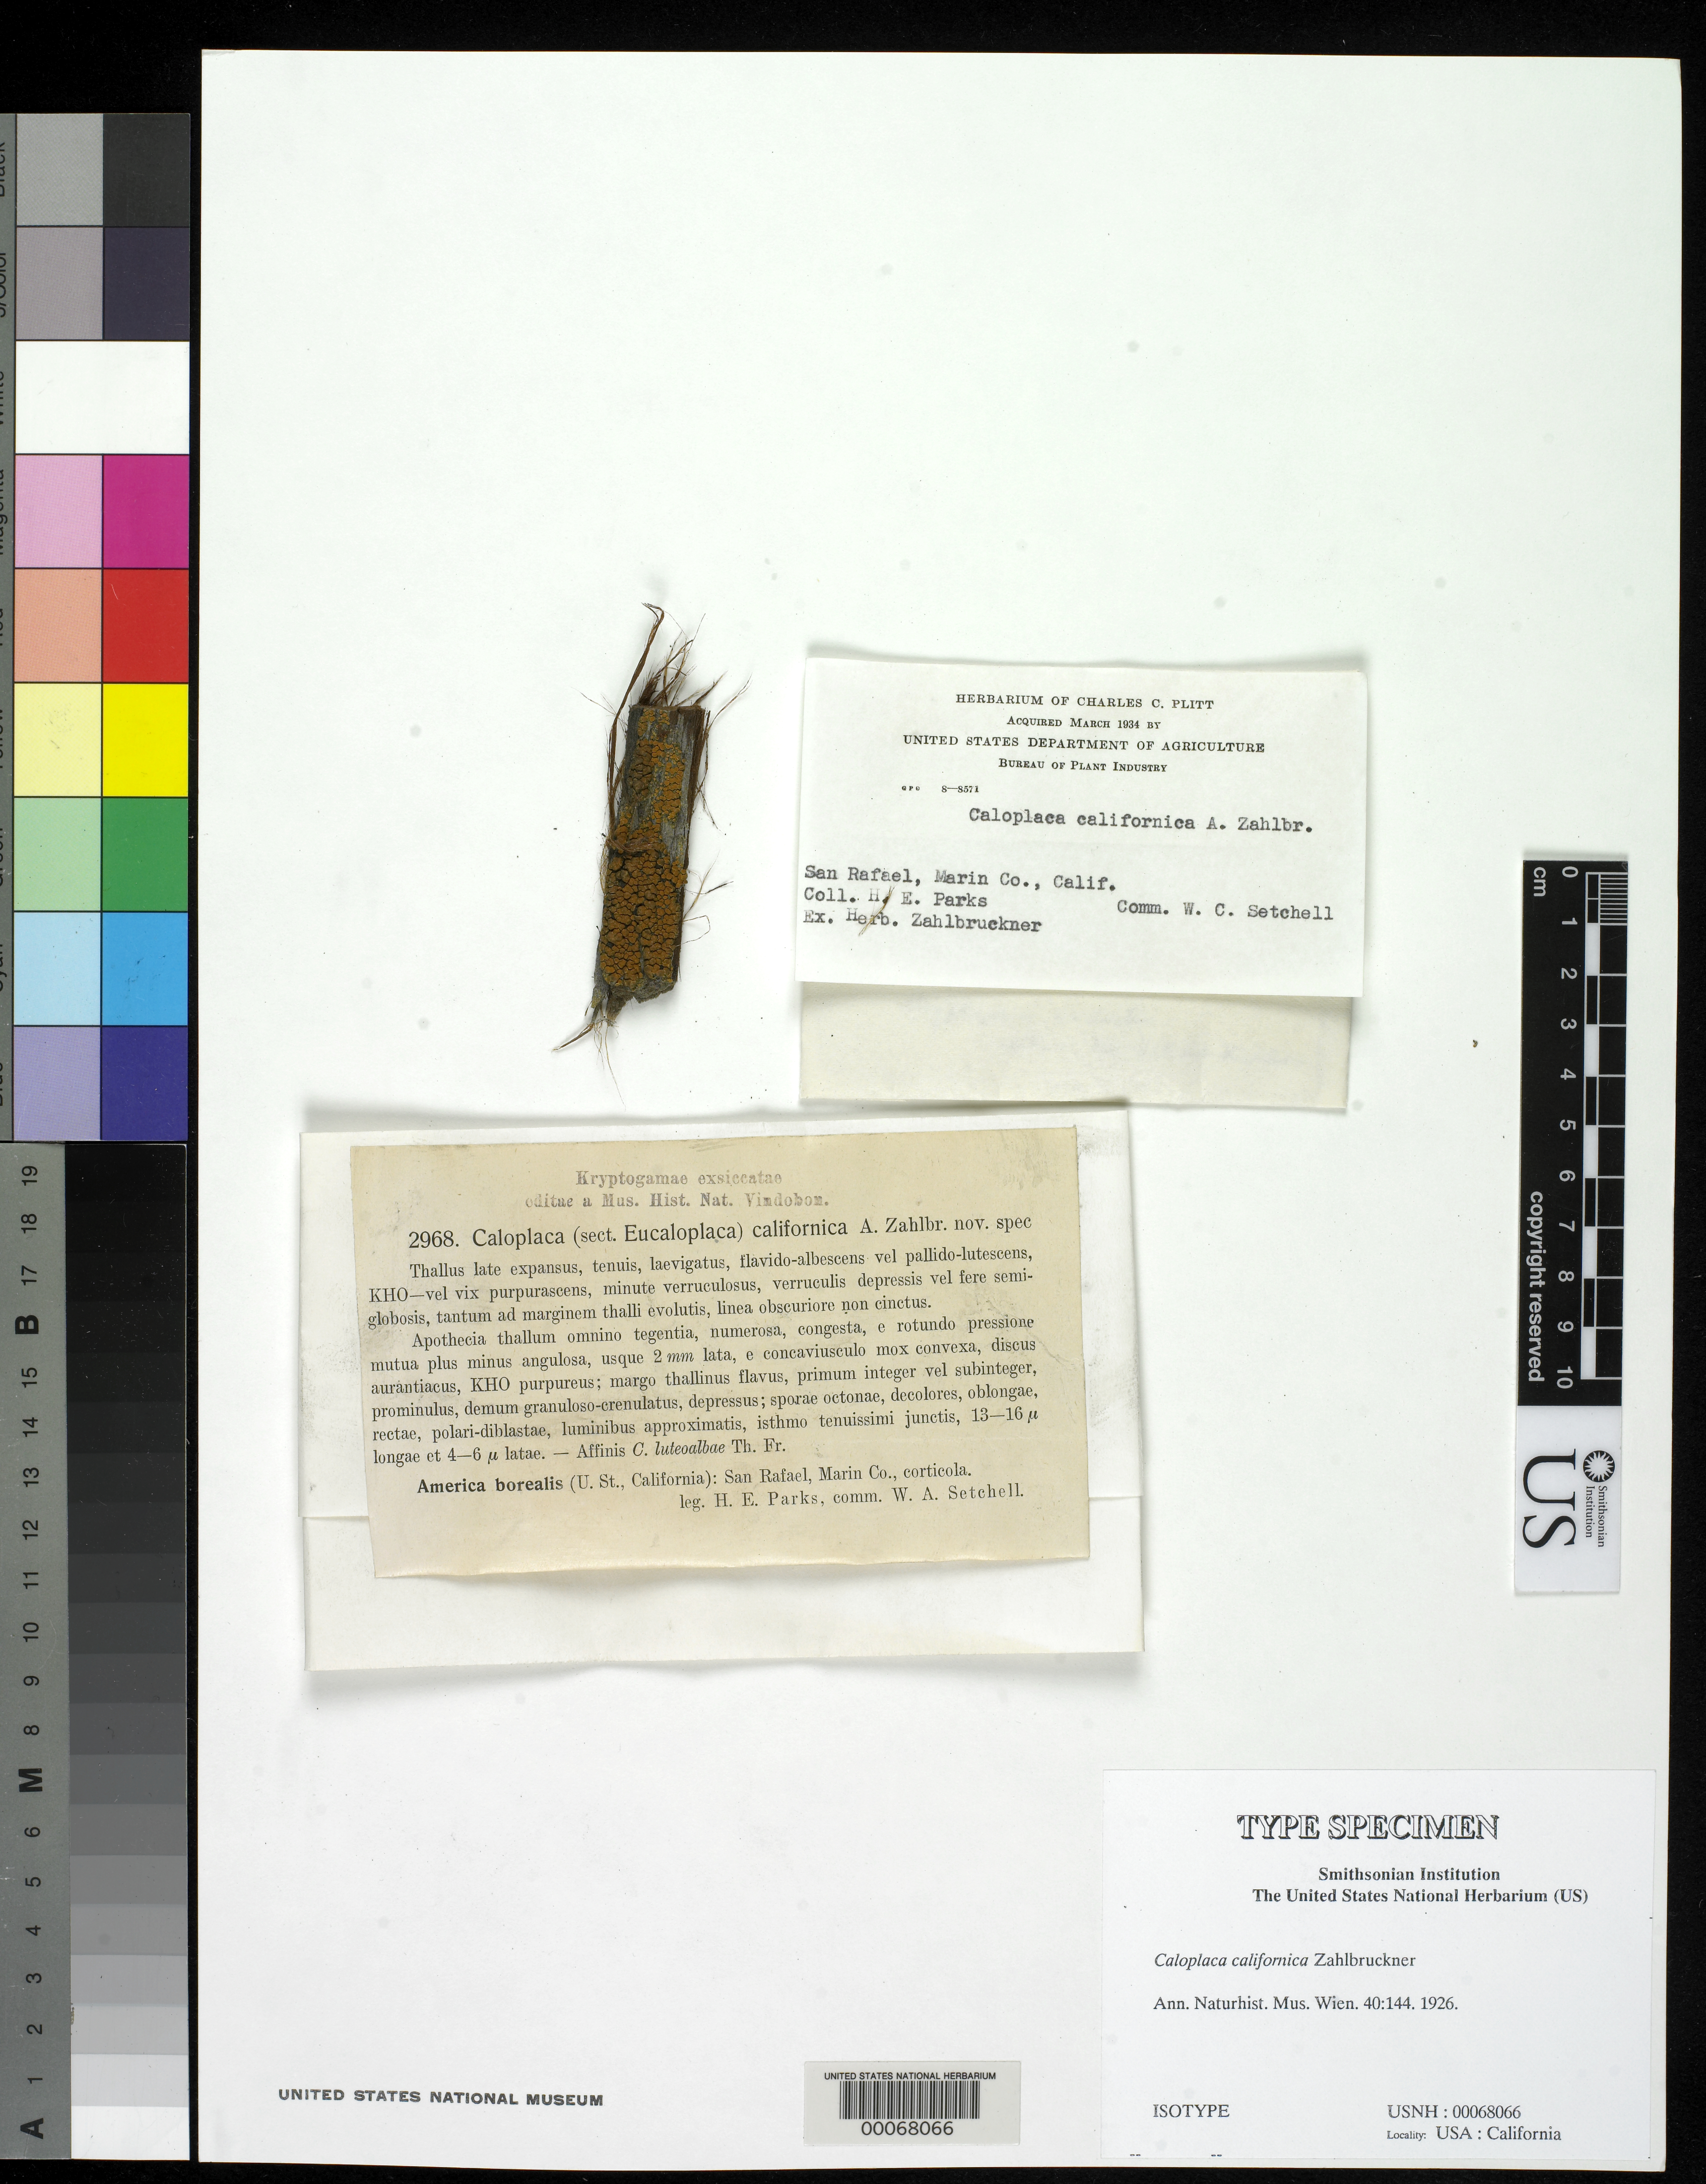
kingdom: Fungi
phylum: Ascomycota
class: Lecanoromycetes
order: Teloschistales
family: Teloschistaceae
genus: Caloplaca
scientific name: Caloplaca californica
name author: Zahlbr.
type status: Isotype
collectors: H. E. Parks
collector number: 2968, 2498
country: United States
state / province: California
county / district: Marin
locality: San Rafael.